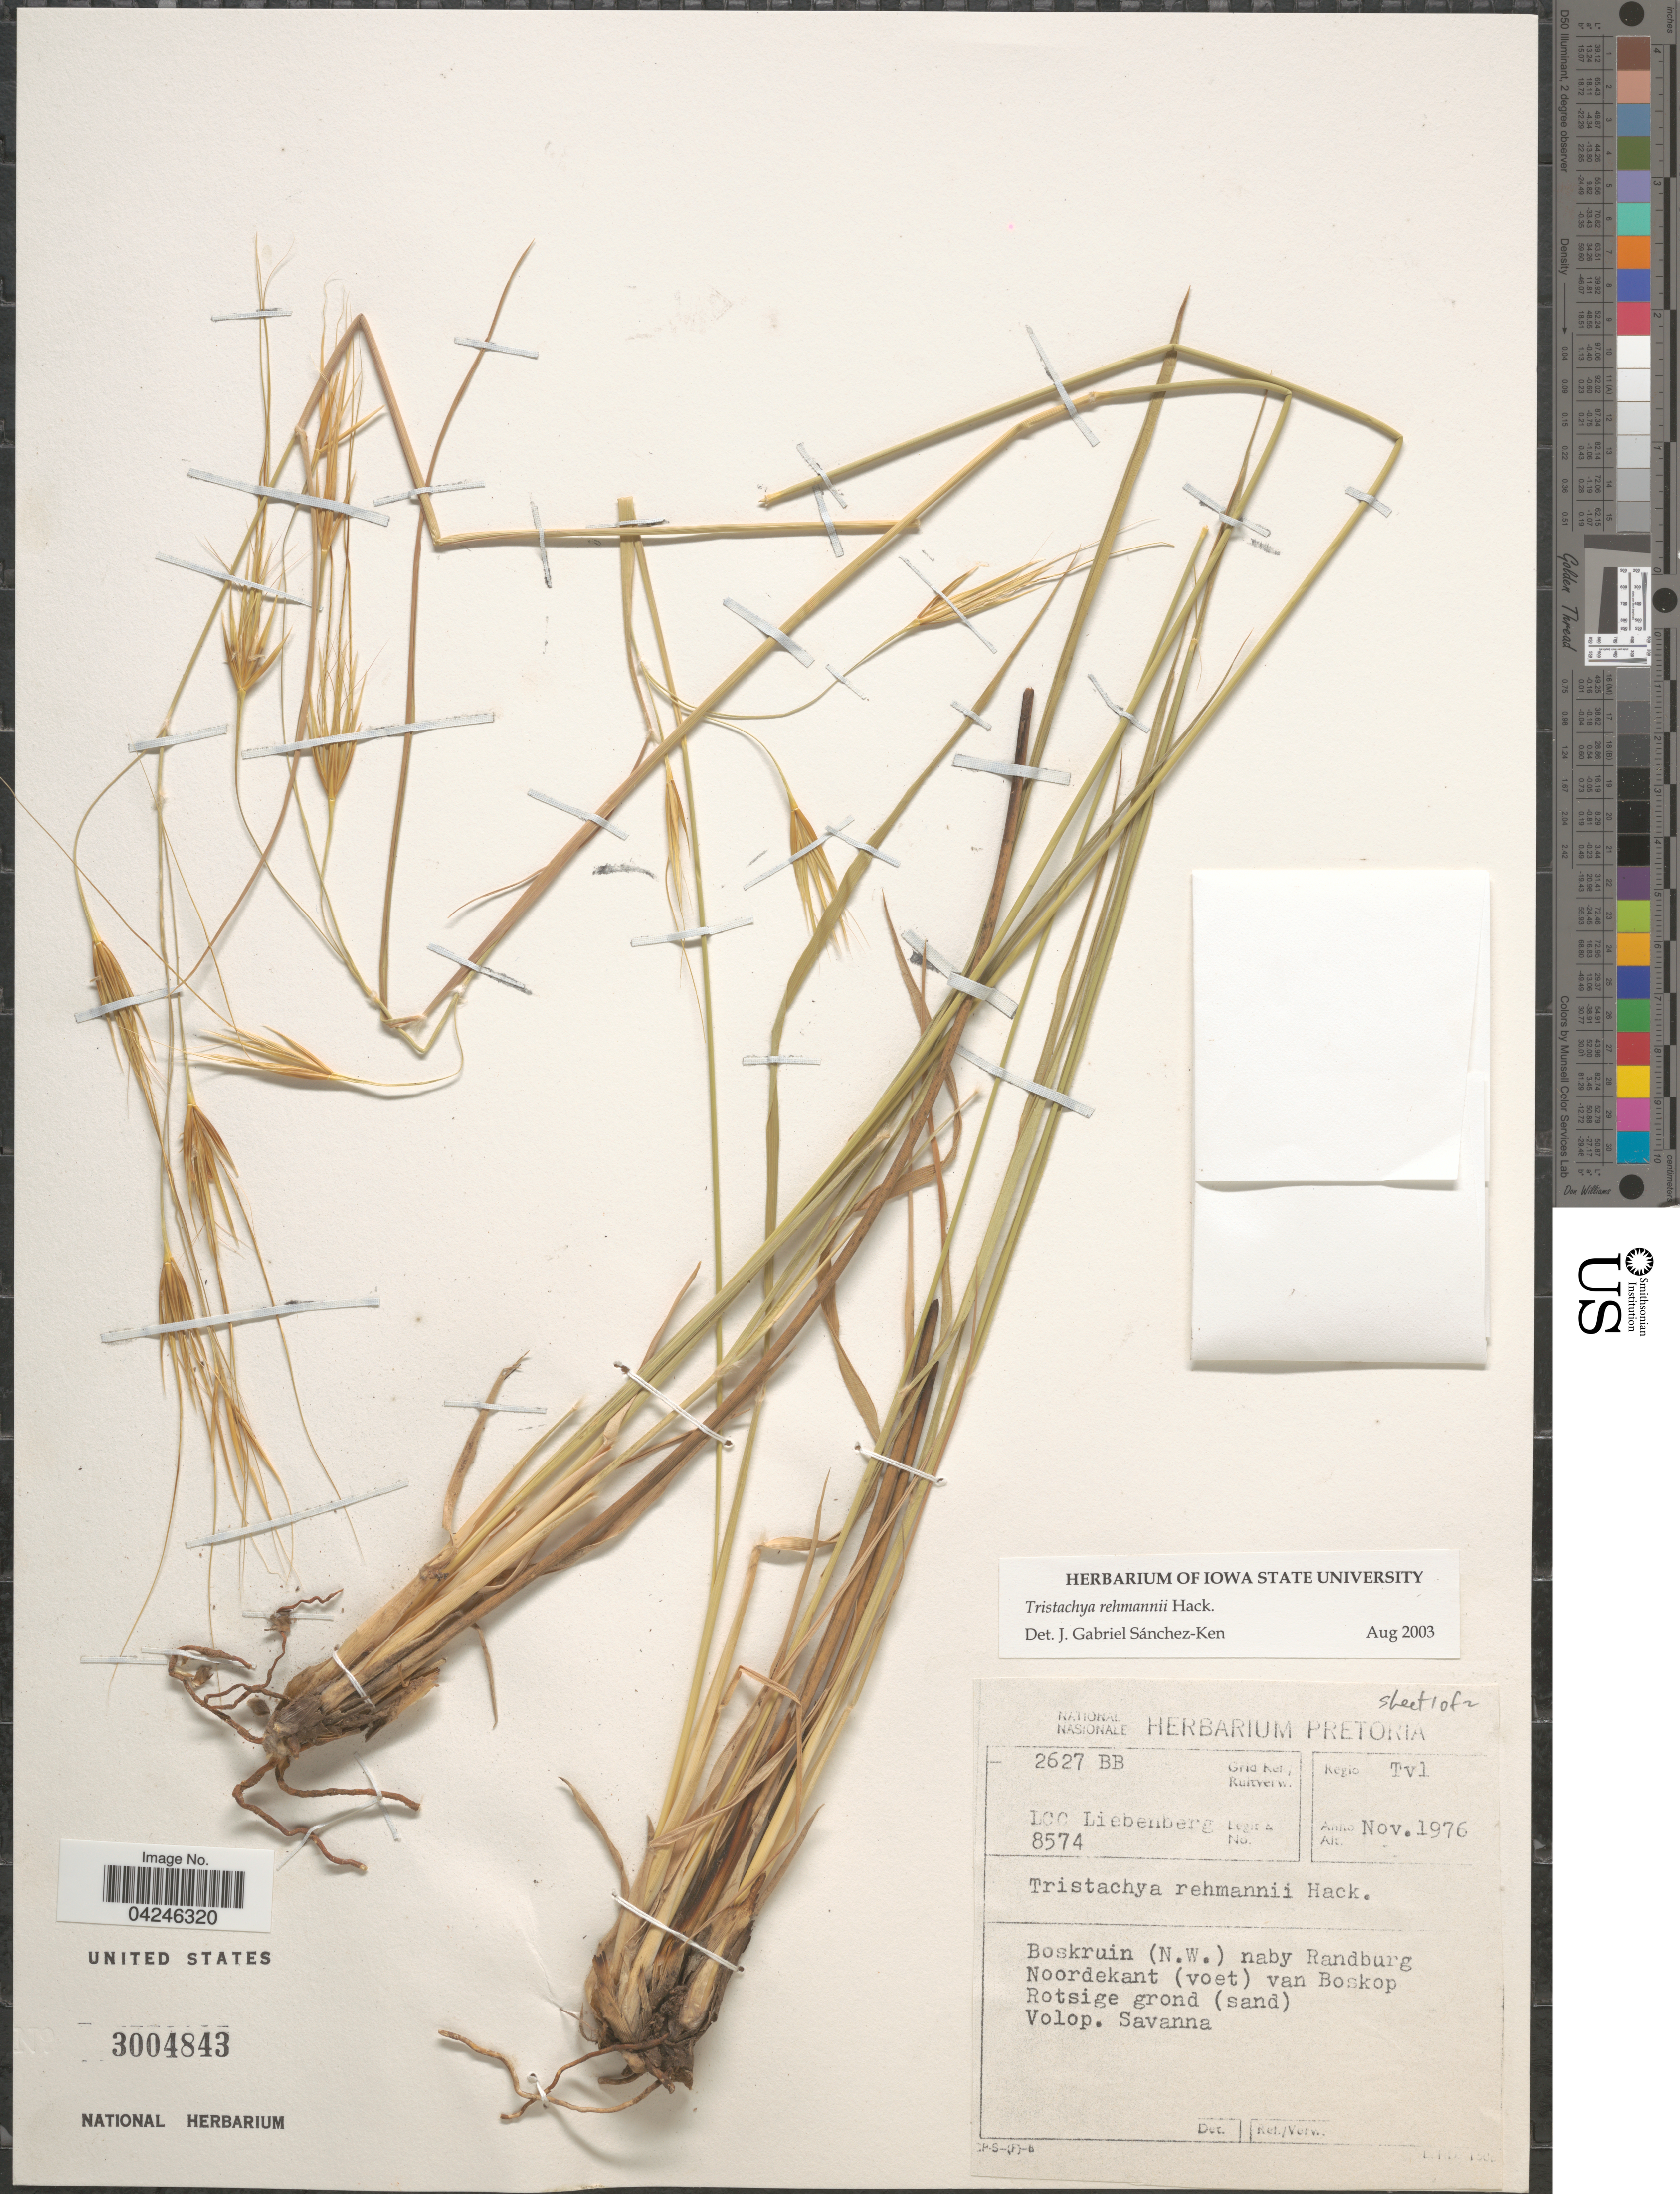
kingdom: Plantae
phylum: Tracheophyta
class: Liliopsida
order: Poales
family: Poaceae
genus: Tristachya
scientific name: Tristachya rehmannii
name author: Hack. in Schinz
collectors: L. Liebenberg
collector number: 8574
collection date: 1976-11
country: South Africa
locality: Grid Ref / Ruitverw. 2627 BB. Regio Tvl. Boskruin (N.W. ) naby Randburg Noordekant (voet) van Boskop.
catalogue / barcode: US 3004843